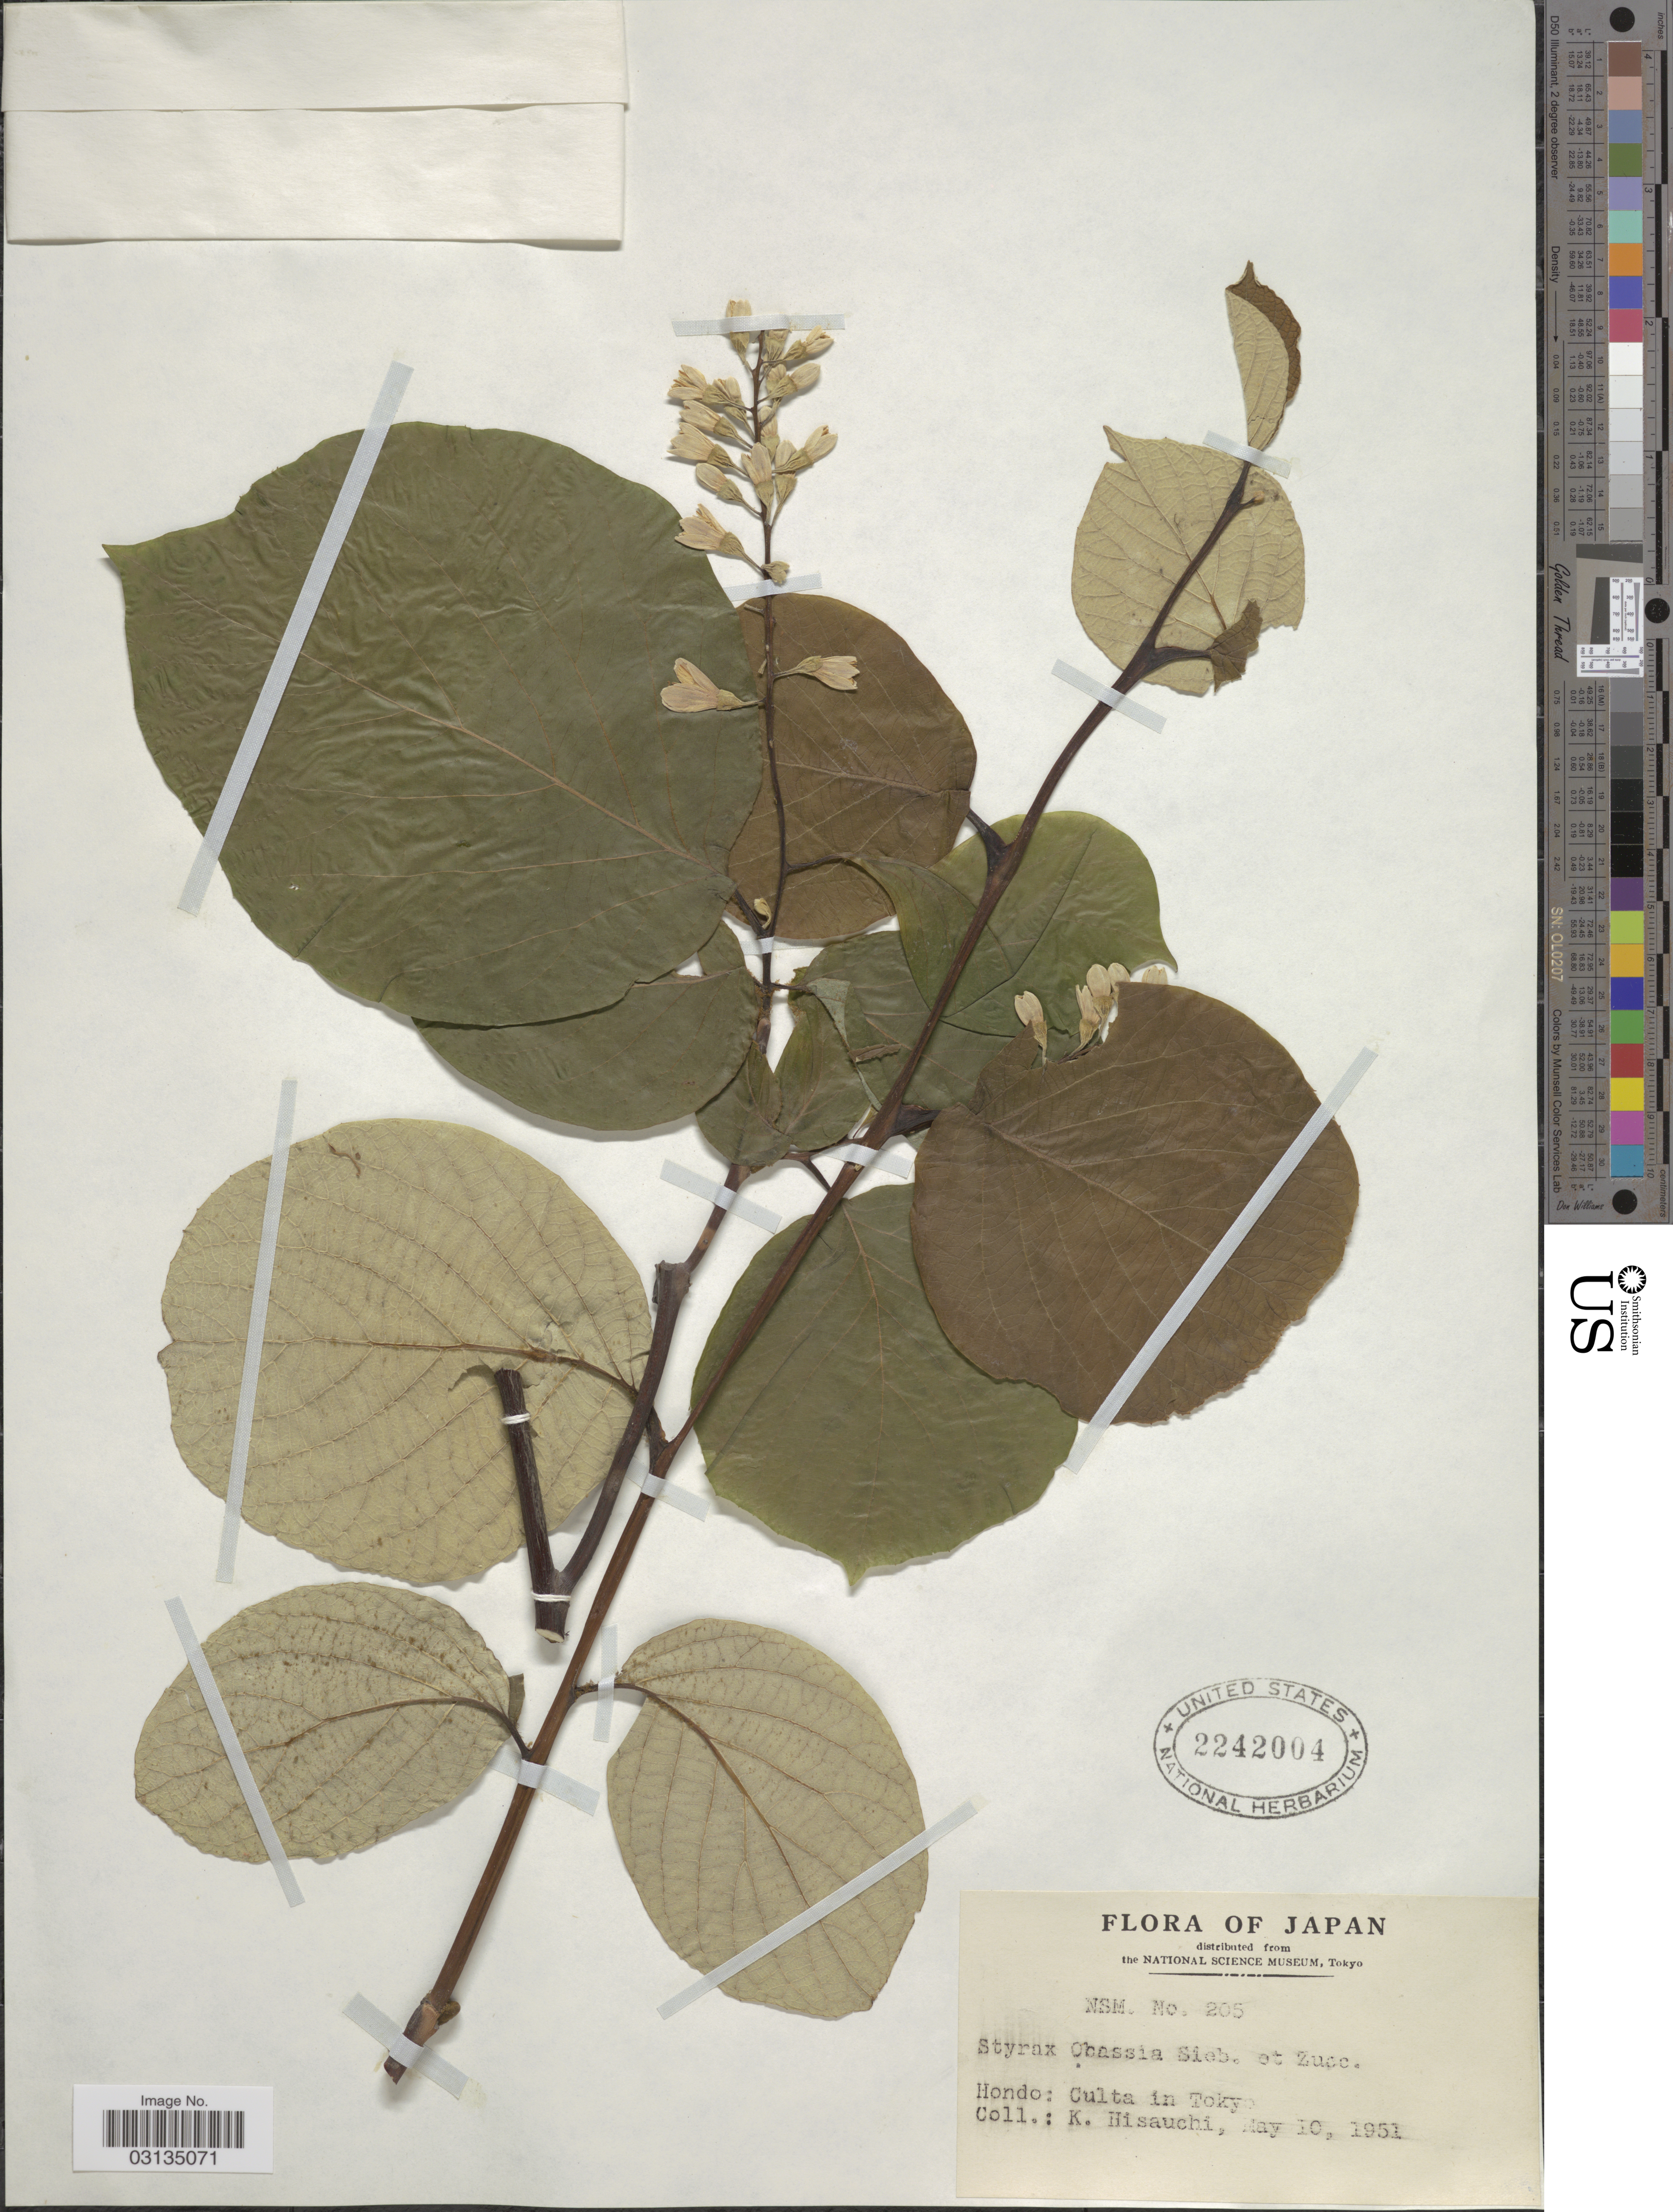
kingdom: Plantae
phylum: Tracheophyta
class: Magnoliopsida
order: Ericales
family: Styracaceae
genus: Styrax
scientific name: Styrax obassia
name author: Siebold & Zucc.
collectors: K. Hisauchi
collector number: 205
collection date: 1951-05-10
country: Japan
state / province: Tokyo, Federal City of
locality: Hondo: Culta in Tokyo.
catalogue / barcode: US 2242004